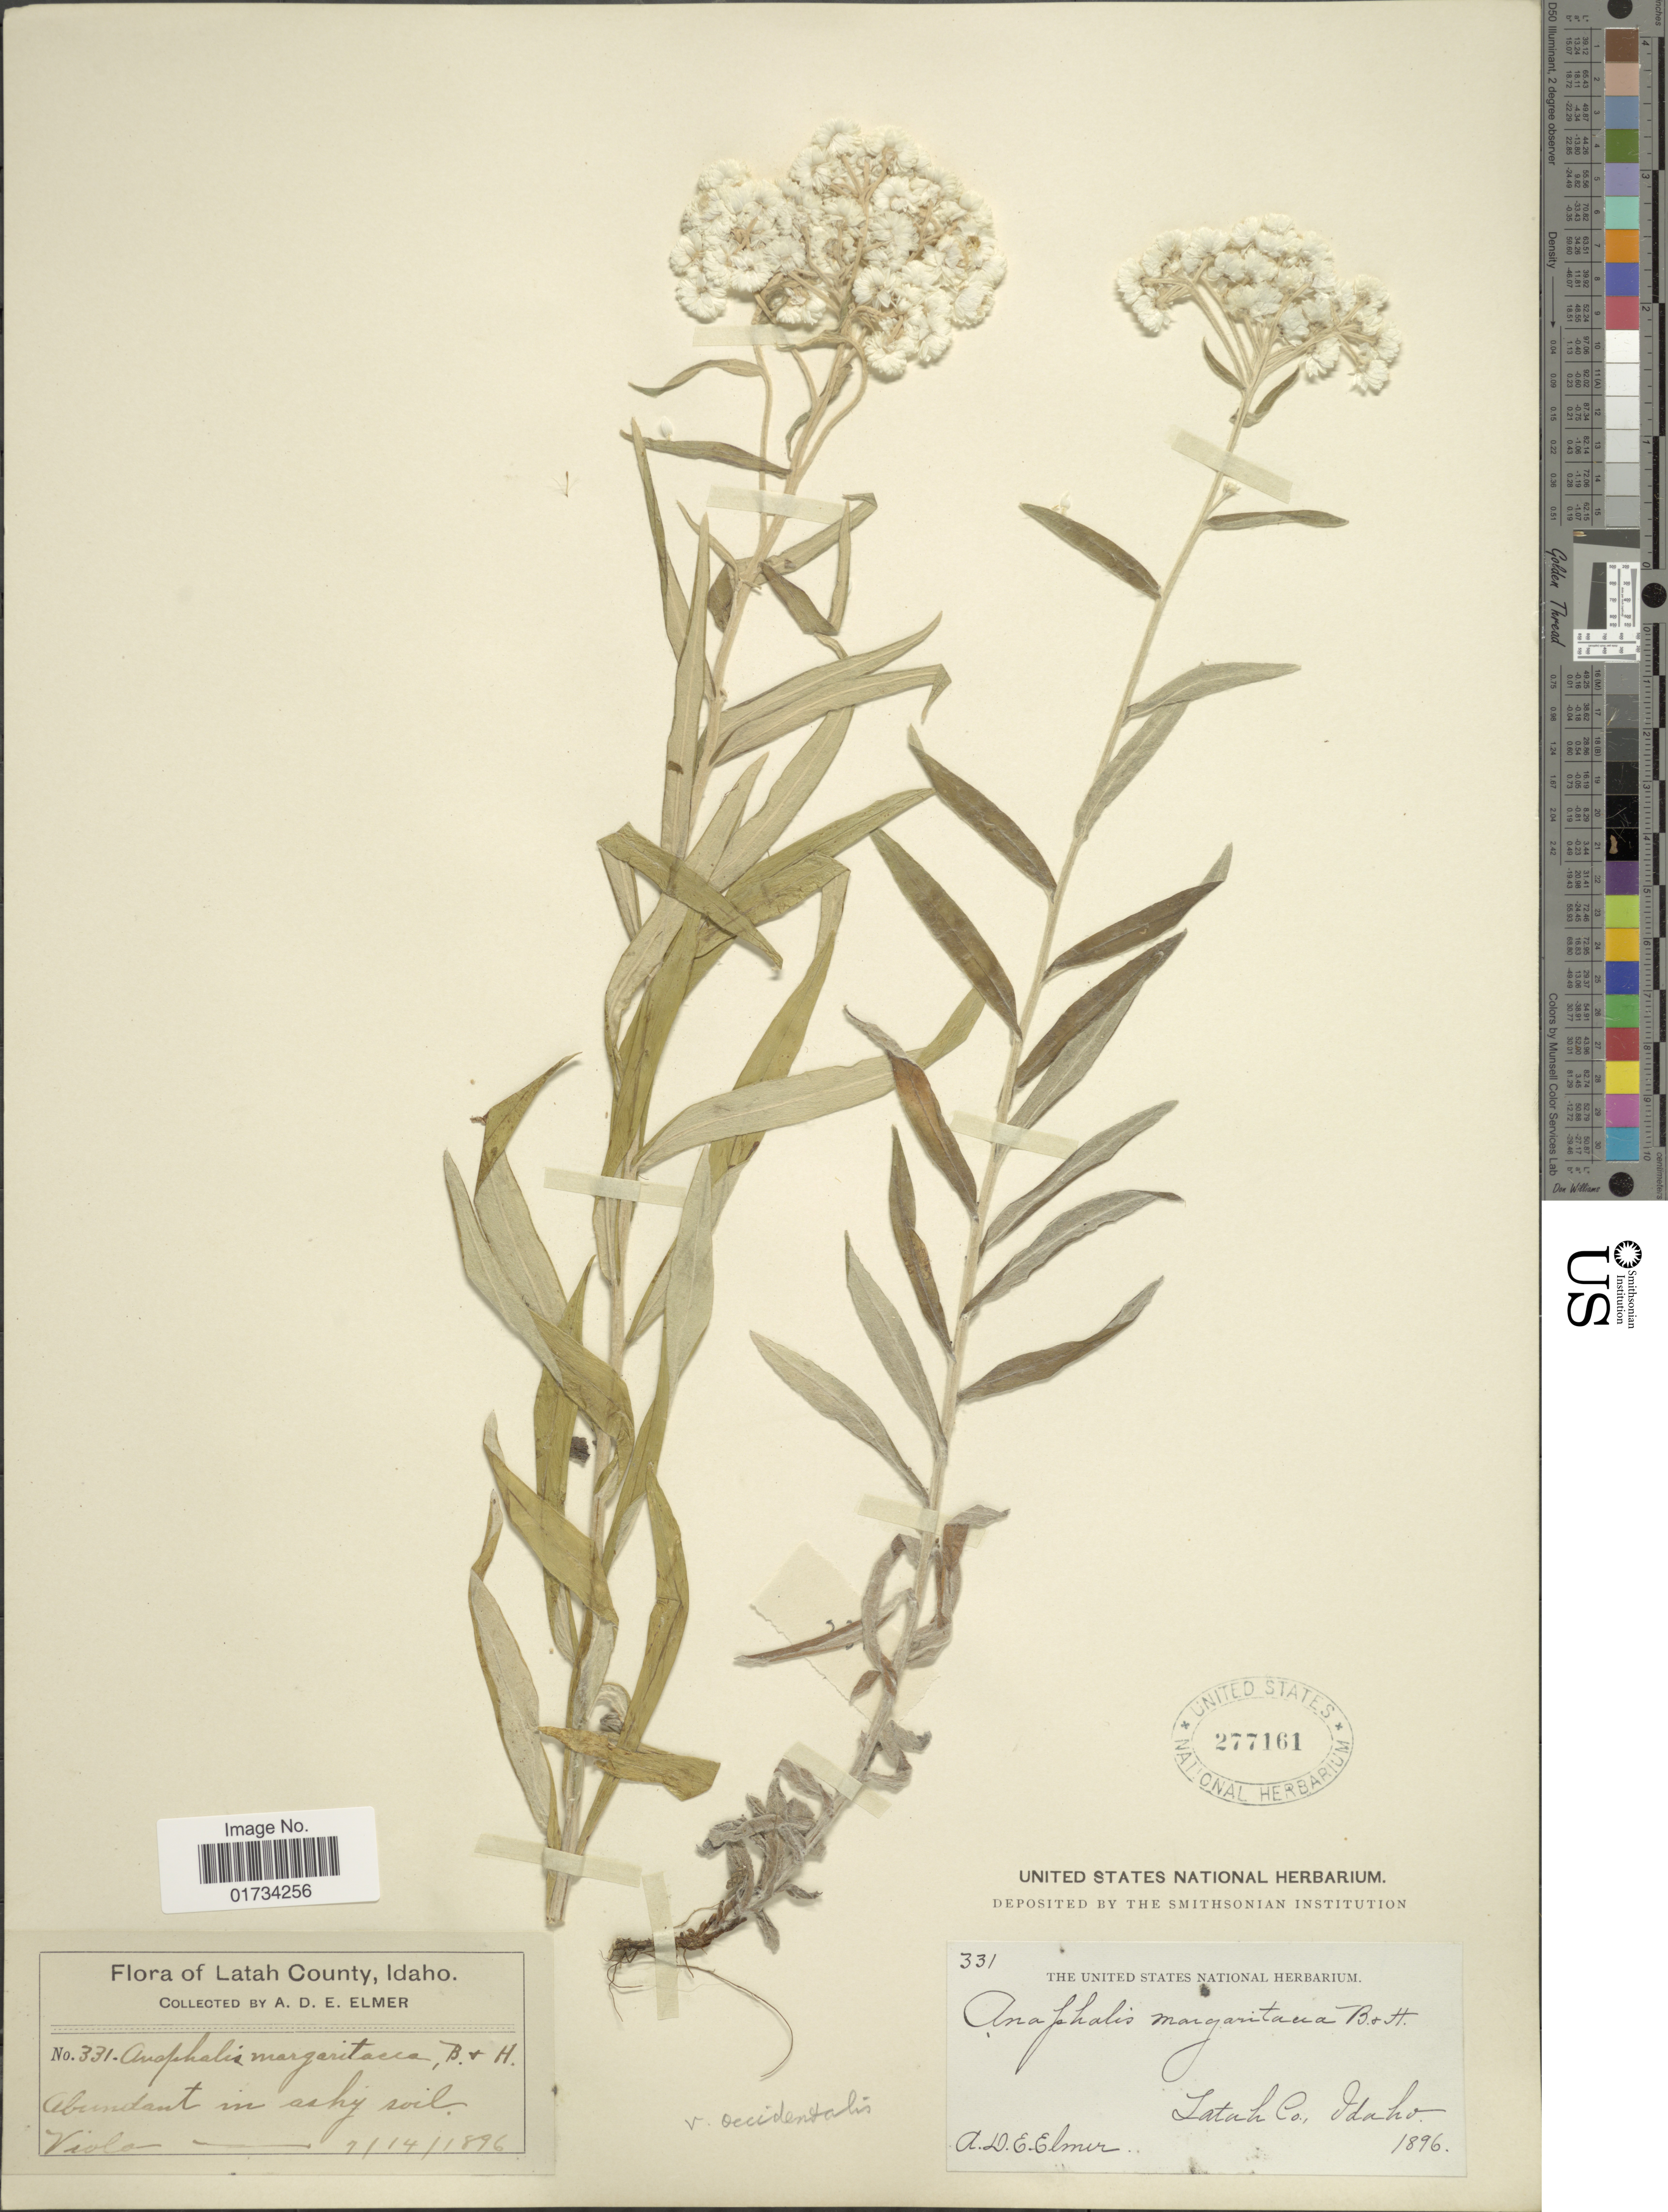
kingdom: Plantae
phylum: Tracheophyta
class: Magnoliopsida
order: Asterales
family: Asteraceae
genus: Anaphalis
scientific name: Anaphalis margaritacea var. occidentalis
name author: Greene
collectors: A. D. E. Elmer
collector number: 331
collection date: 1896-07-14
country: United States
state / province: Idaho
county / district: Latah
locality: Abundant in ashy soil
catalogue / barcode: US 277161